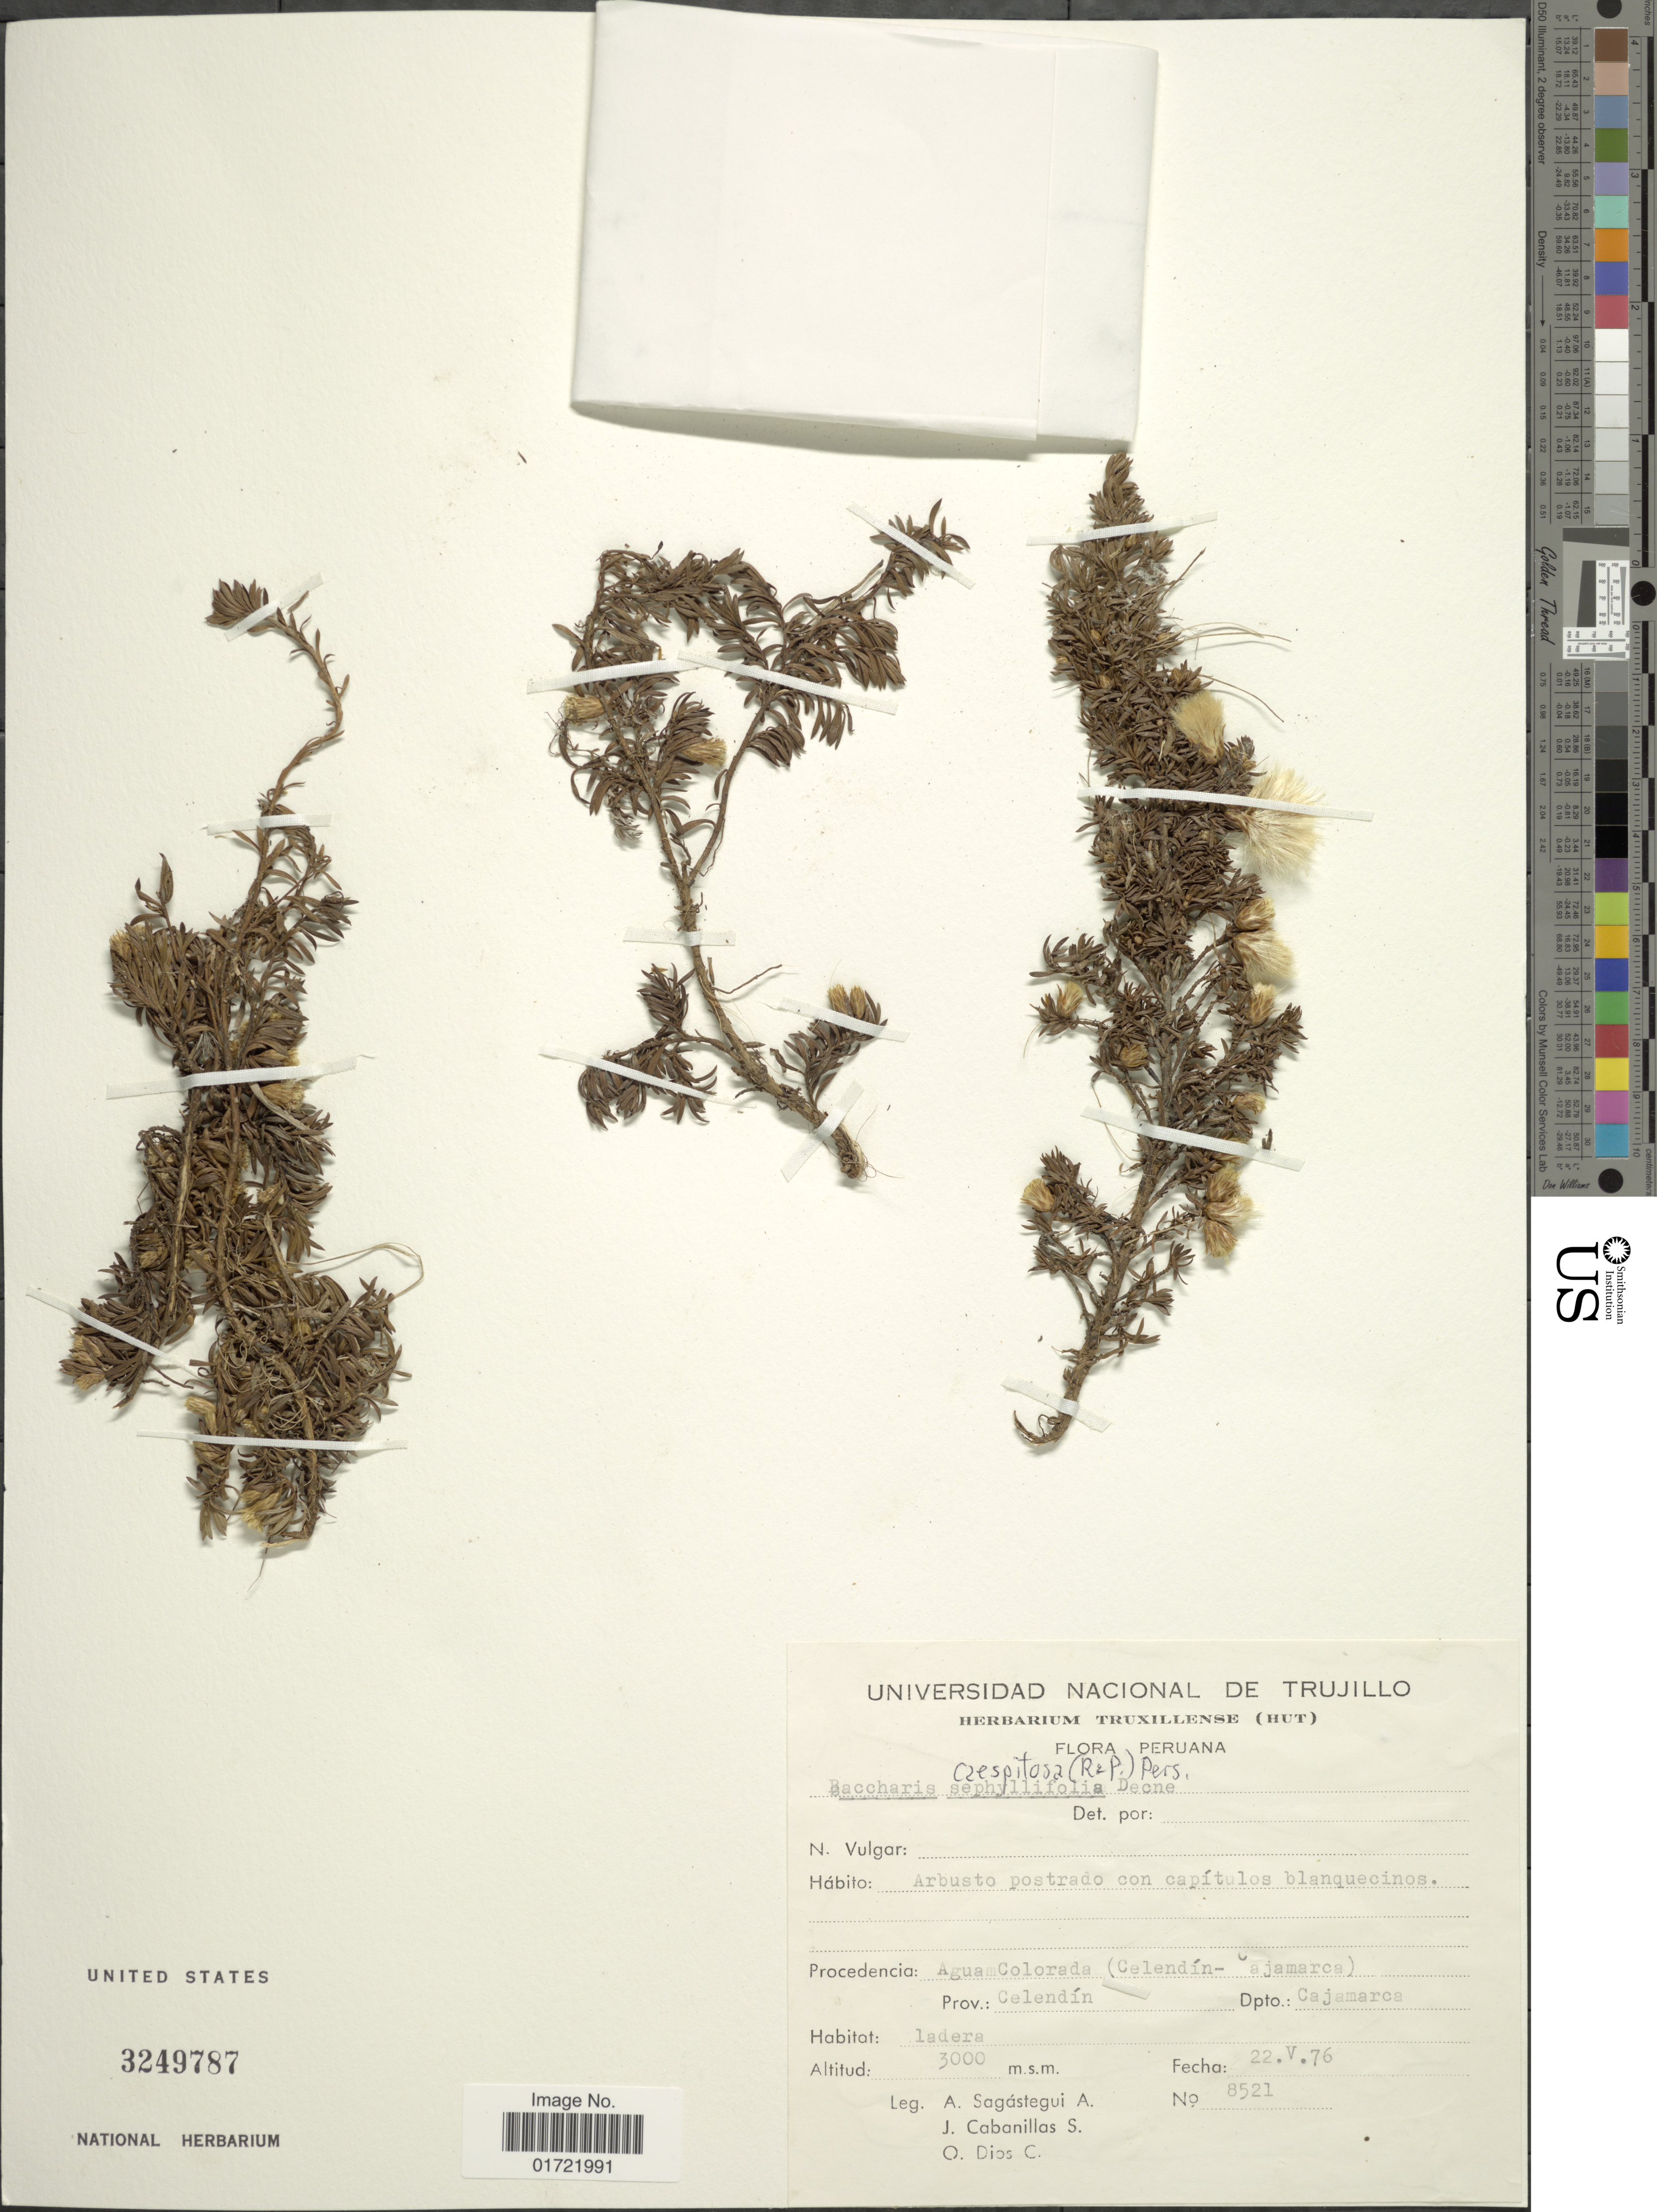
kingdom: Plantae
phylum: Tracheophyta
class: Magnoliopsida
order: Asterales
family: Asteraceae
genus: Baccharis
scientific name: Baccharis caespitosa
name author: (Ruiz & Pav.) Pers.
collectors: A. Sagástegui A., J. Cabanillas S. & O. Dios C.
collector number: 8521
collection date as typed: Transcribed d/m/y: 22/5/76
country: Peru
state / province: Cajamarca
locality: Procedencia Aguam Colorada (Celendin- Cajamarca). Prov. Celendin.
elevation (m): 3000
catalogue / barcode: US 3249787